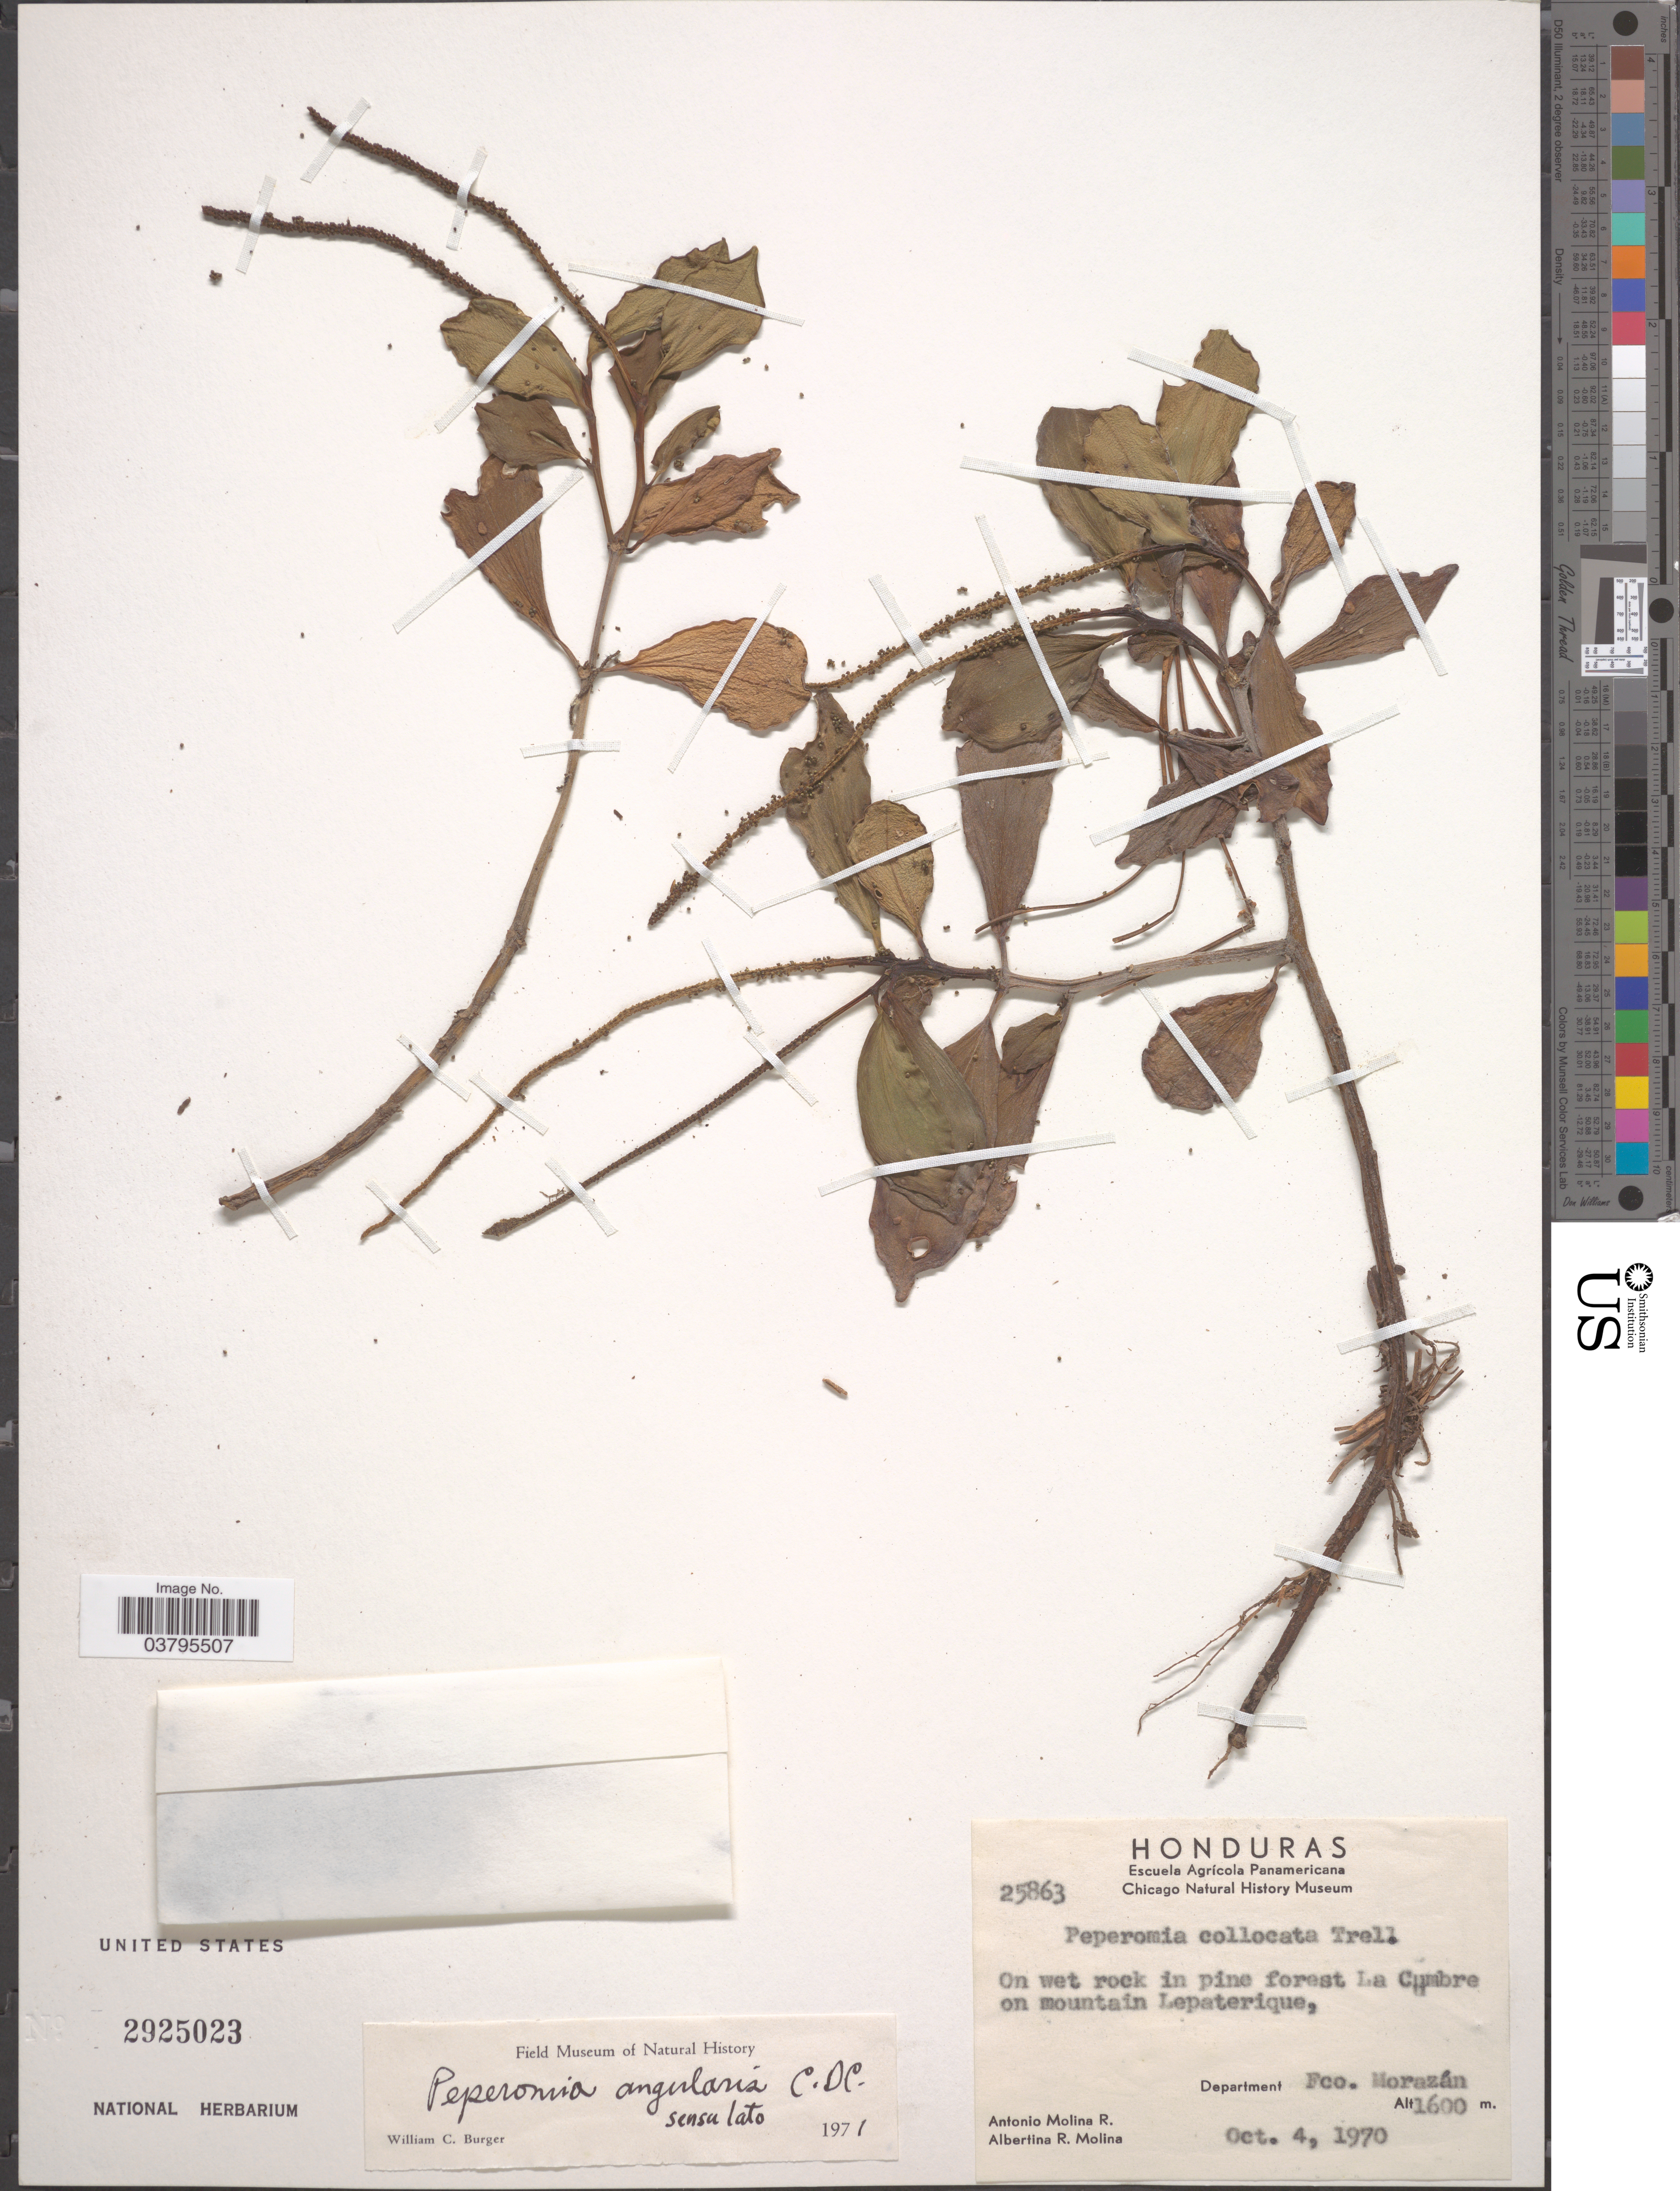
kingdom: Plantae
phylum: Tracheophyta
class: Magnoliopsida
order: Piperales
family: Piperaceae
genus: Peperomia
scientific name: Peperomia san-joseana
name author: C. DC.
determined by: Jiménez, José Estaban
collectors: A. Molina R. & A. R. Molina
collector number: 25863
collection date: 1970-10-04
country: Honduras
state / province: Fco. Morazán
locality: On wet rock in pine forest La Cumbre on mountain Lepaterique, Department Fco. Morazán.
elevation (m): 1600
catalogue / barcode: US 2925023